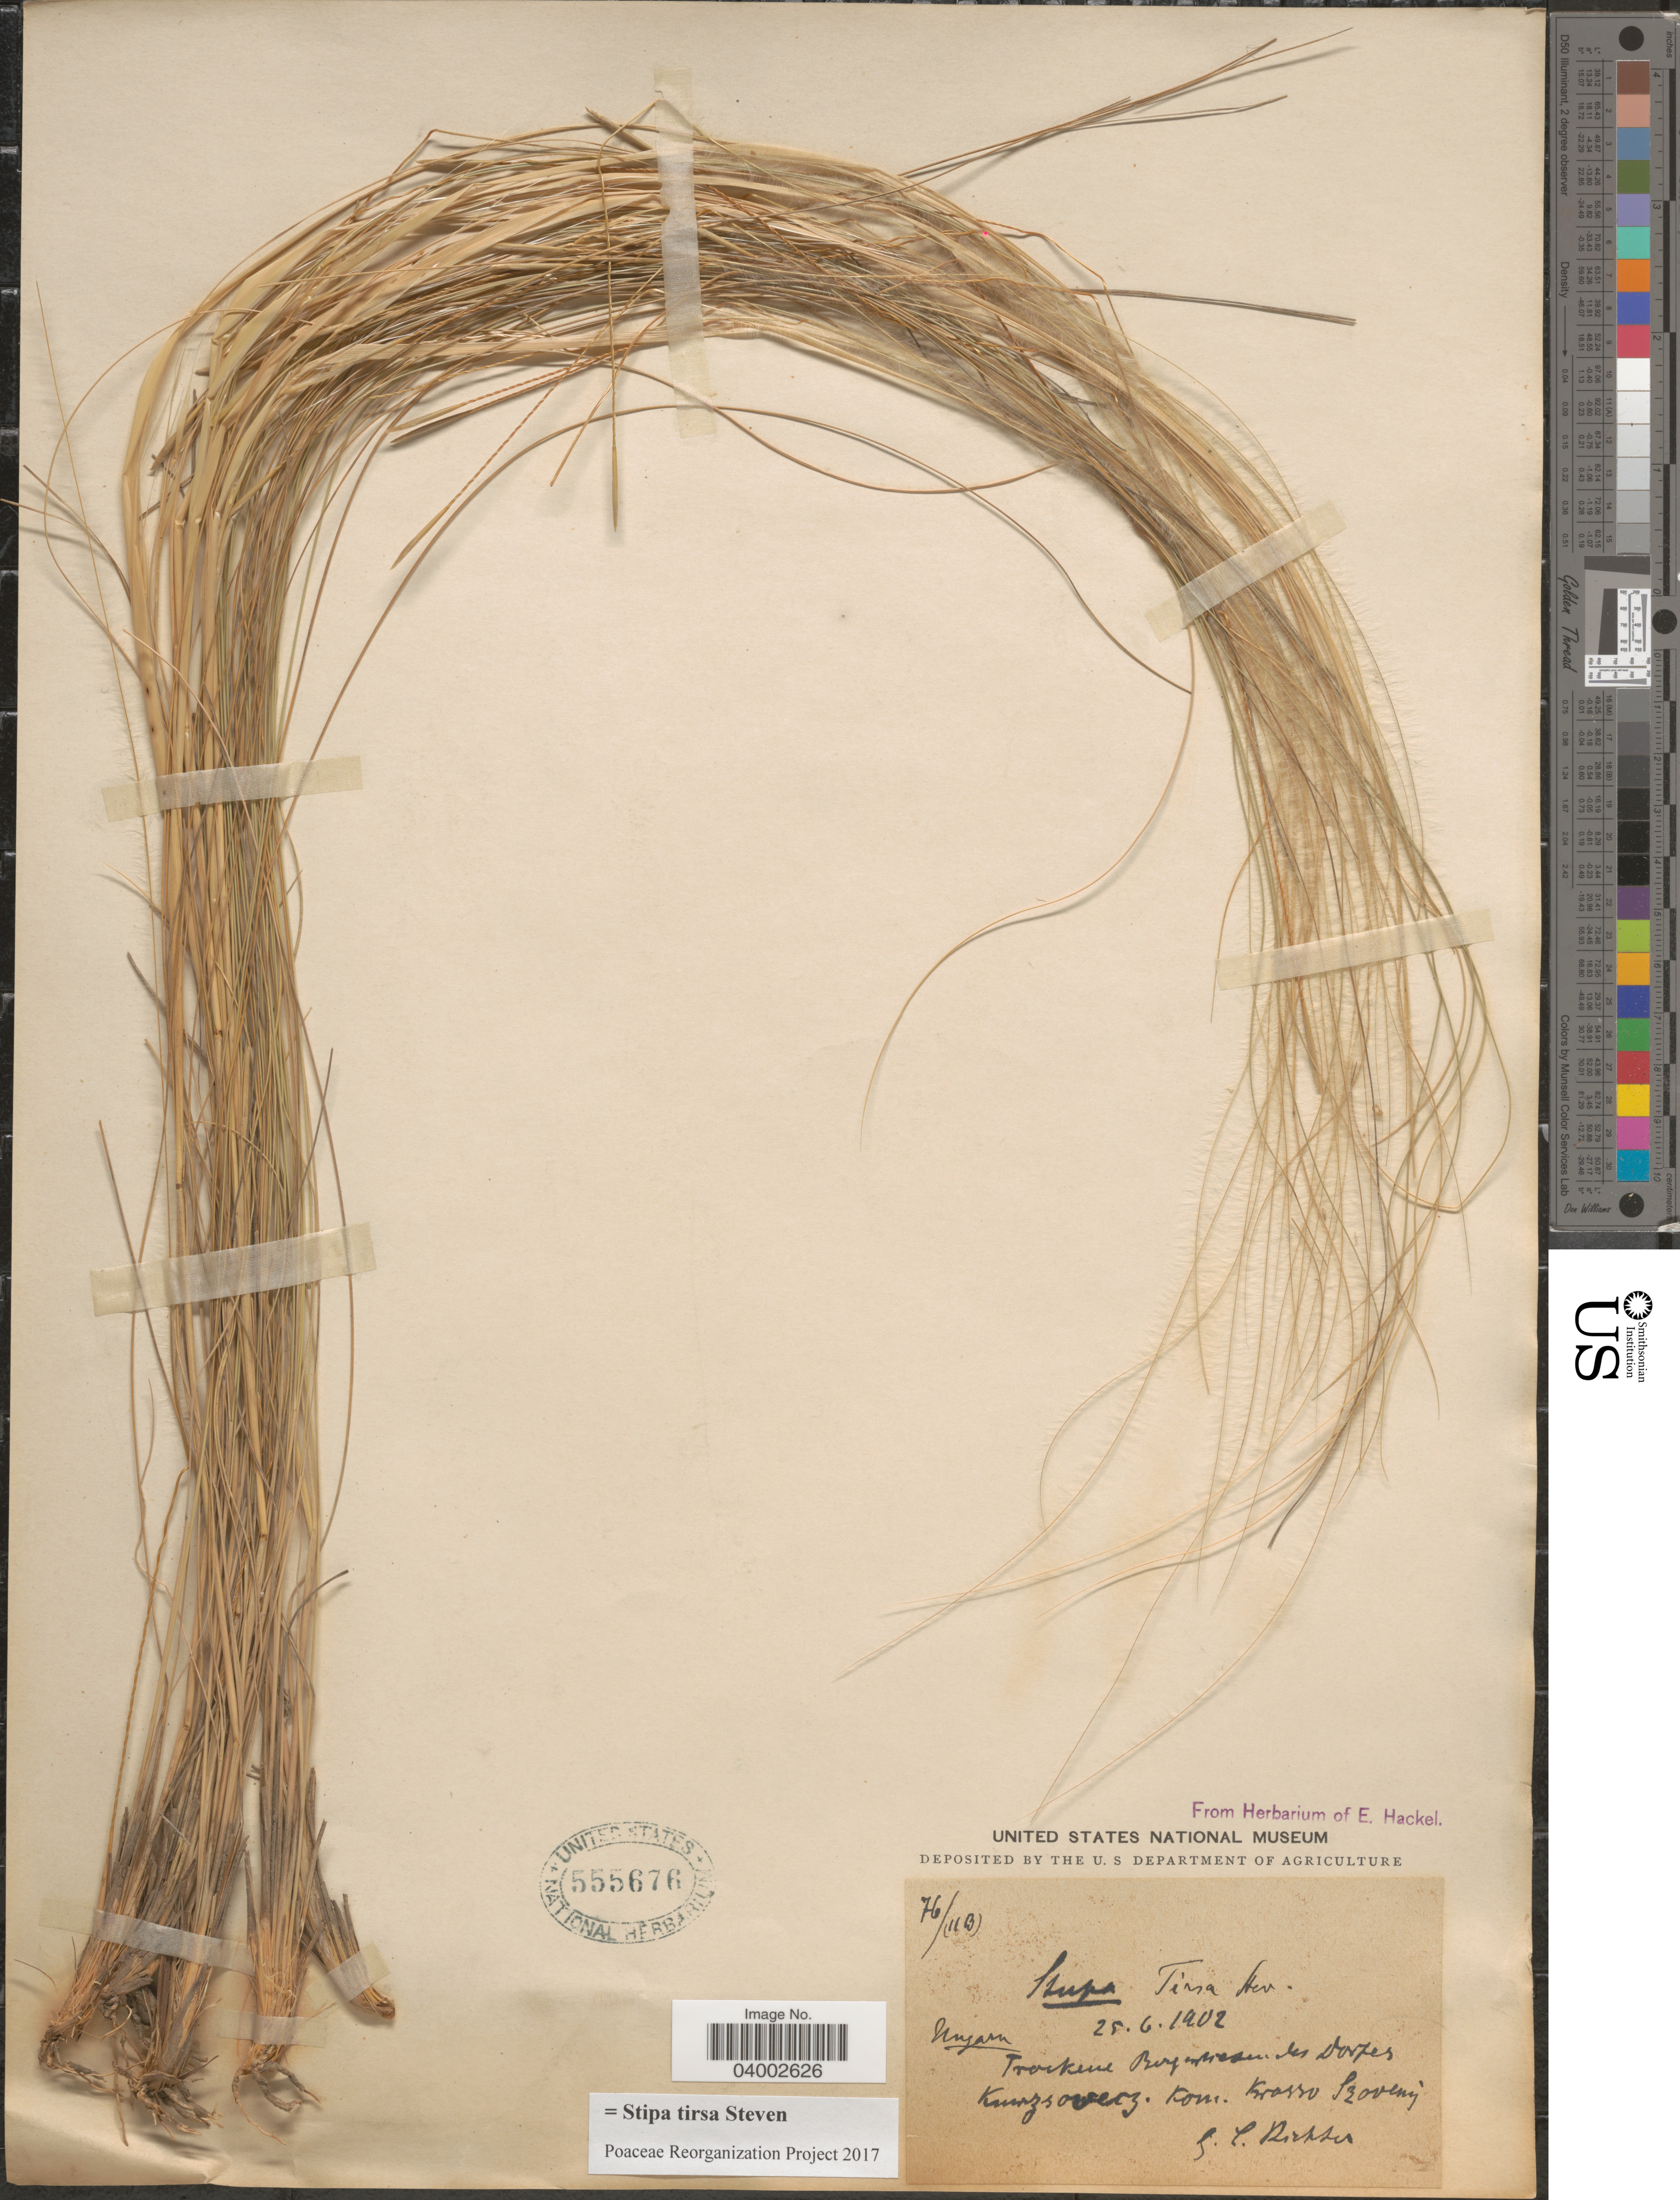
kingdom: Plantae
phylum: Tracheophyta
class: Liliopsida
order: Poales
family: Poaceae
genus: Stipa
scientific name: Stipa tirsa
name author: Steven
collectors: L. Richter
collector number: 76/(11B)*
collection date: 1902-06-25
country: Hungary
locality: Ungarn. Trockene [illegible text] Dorpes, Kunzsovecs. Kom. Krosso Scöreny.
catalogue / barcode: US 555676